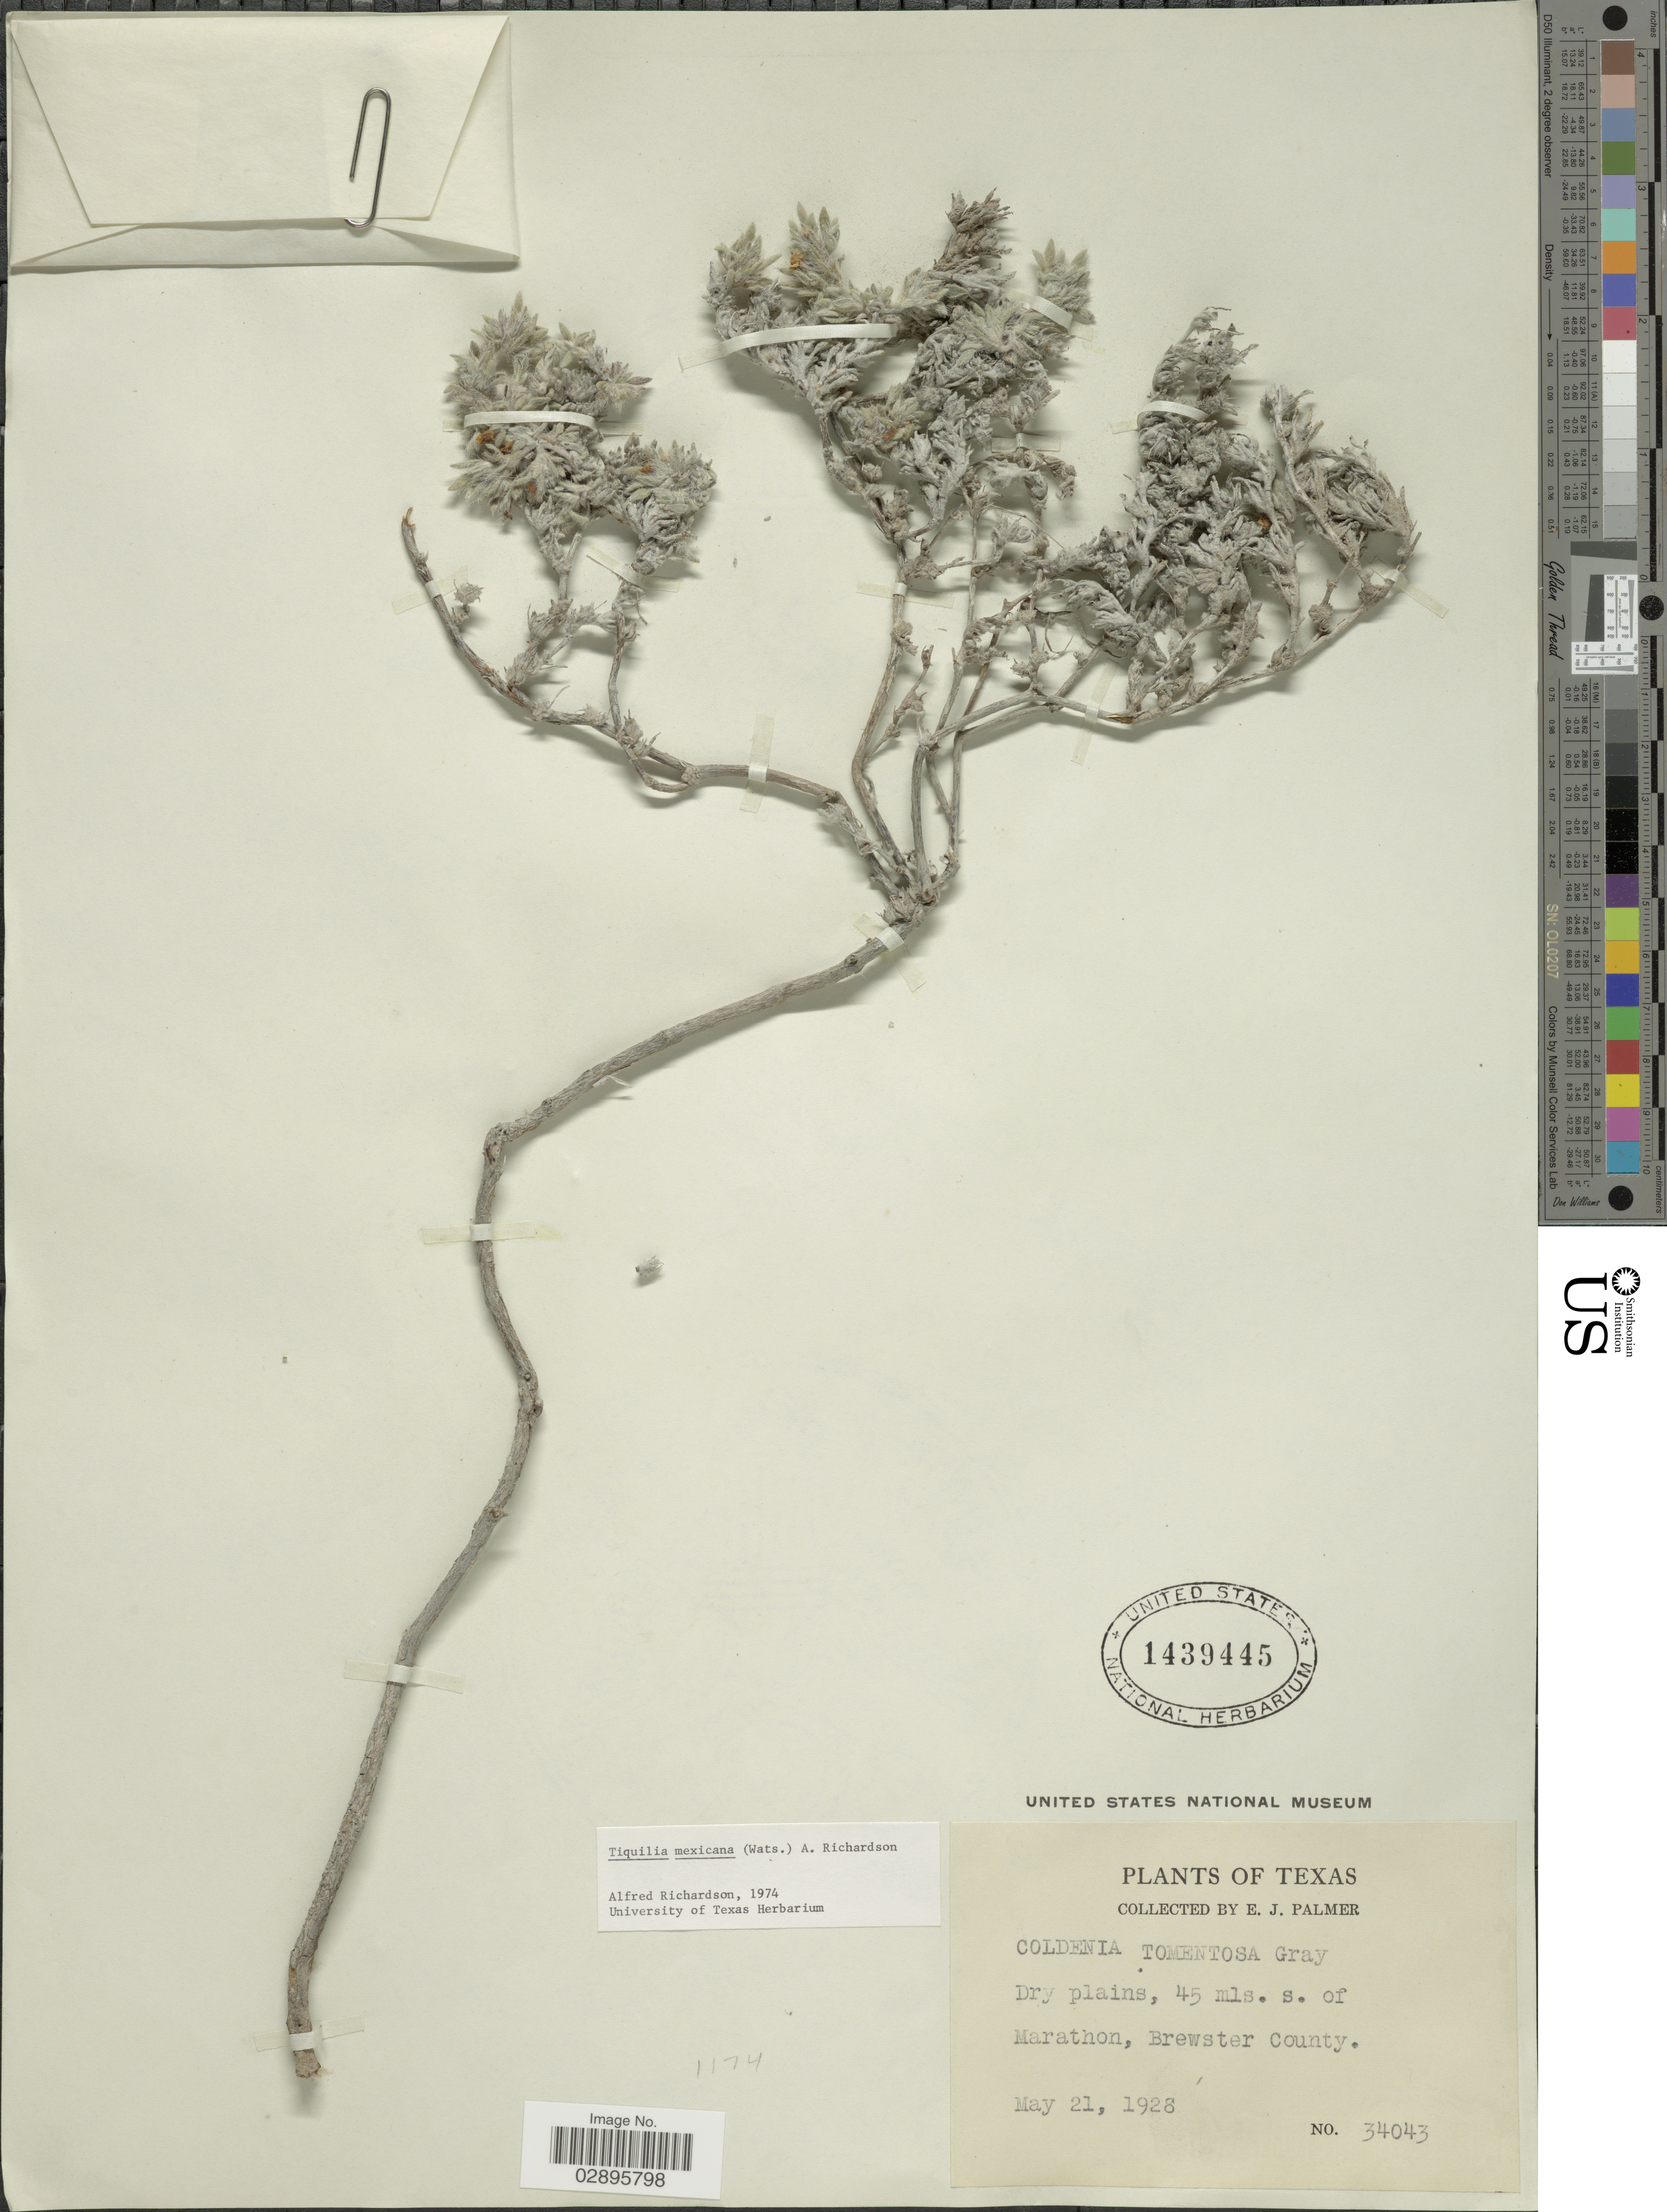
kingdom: Plantae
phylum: Tracheophyta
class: Magnoliopsida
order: Boraginales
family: Ehretiaceae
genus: Tiquilia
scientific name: Tiquilia mexicana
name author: (S. Watson) A.T. Richardson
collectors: E. J. Palmer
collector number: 34043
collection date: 1928-05-21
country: United States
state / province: Texas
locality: Dry plains, 45 mls. s. of Marathon, Brewster County.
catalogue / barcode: US 1439445